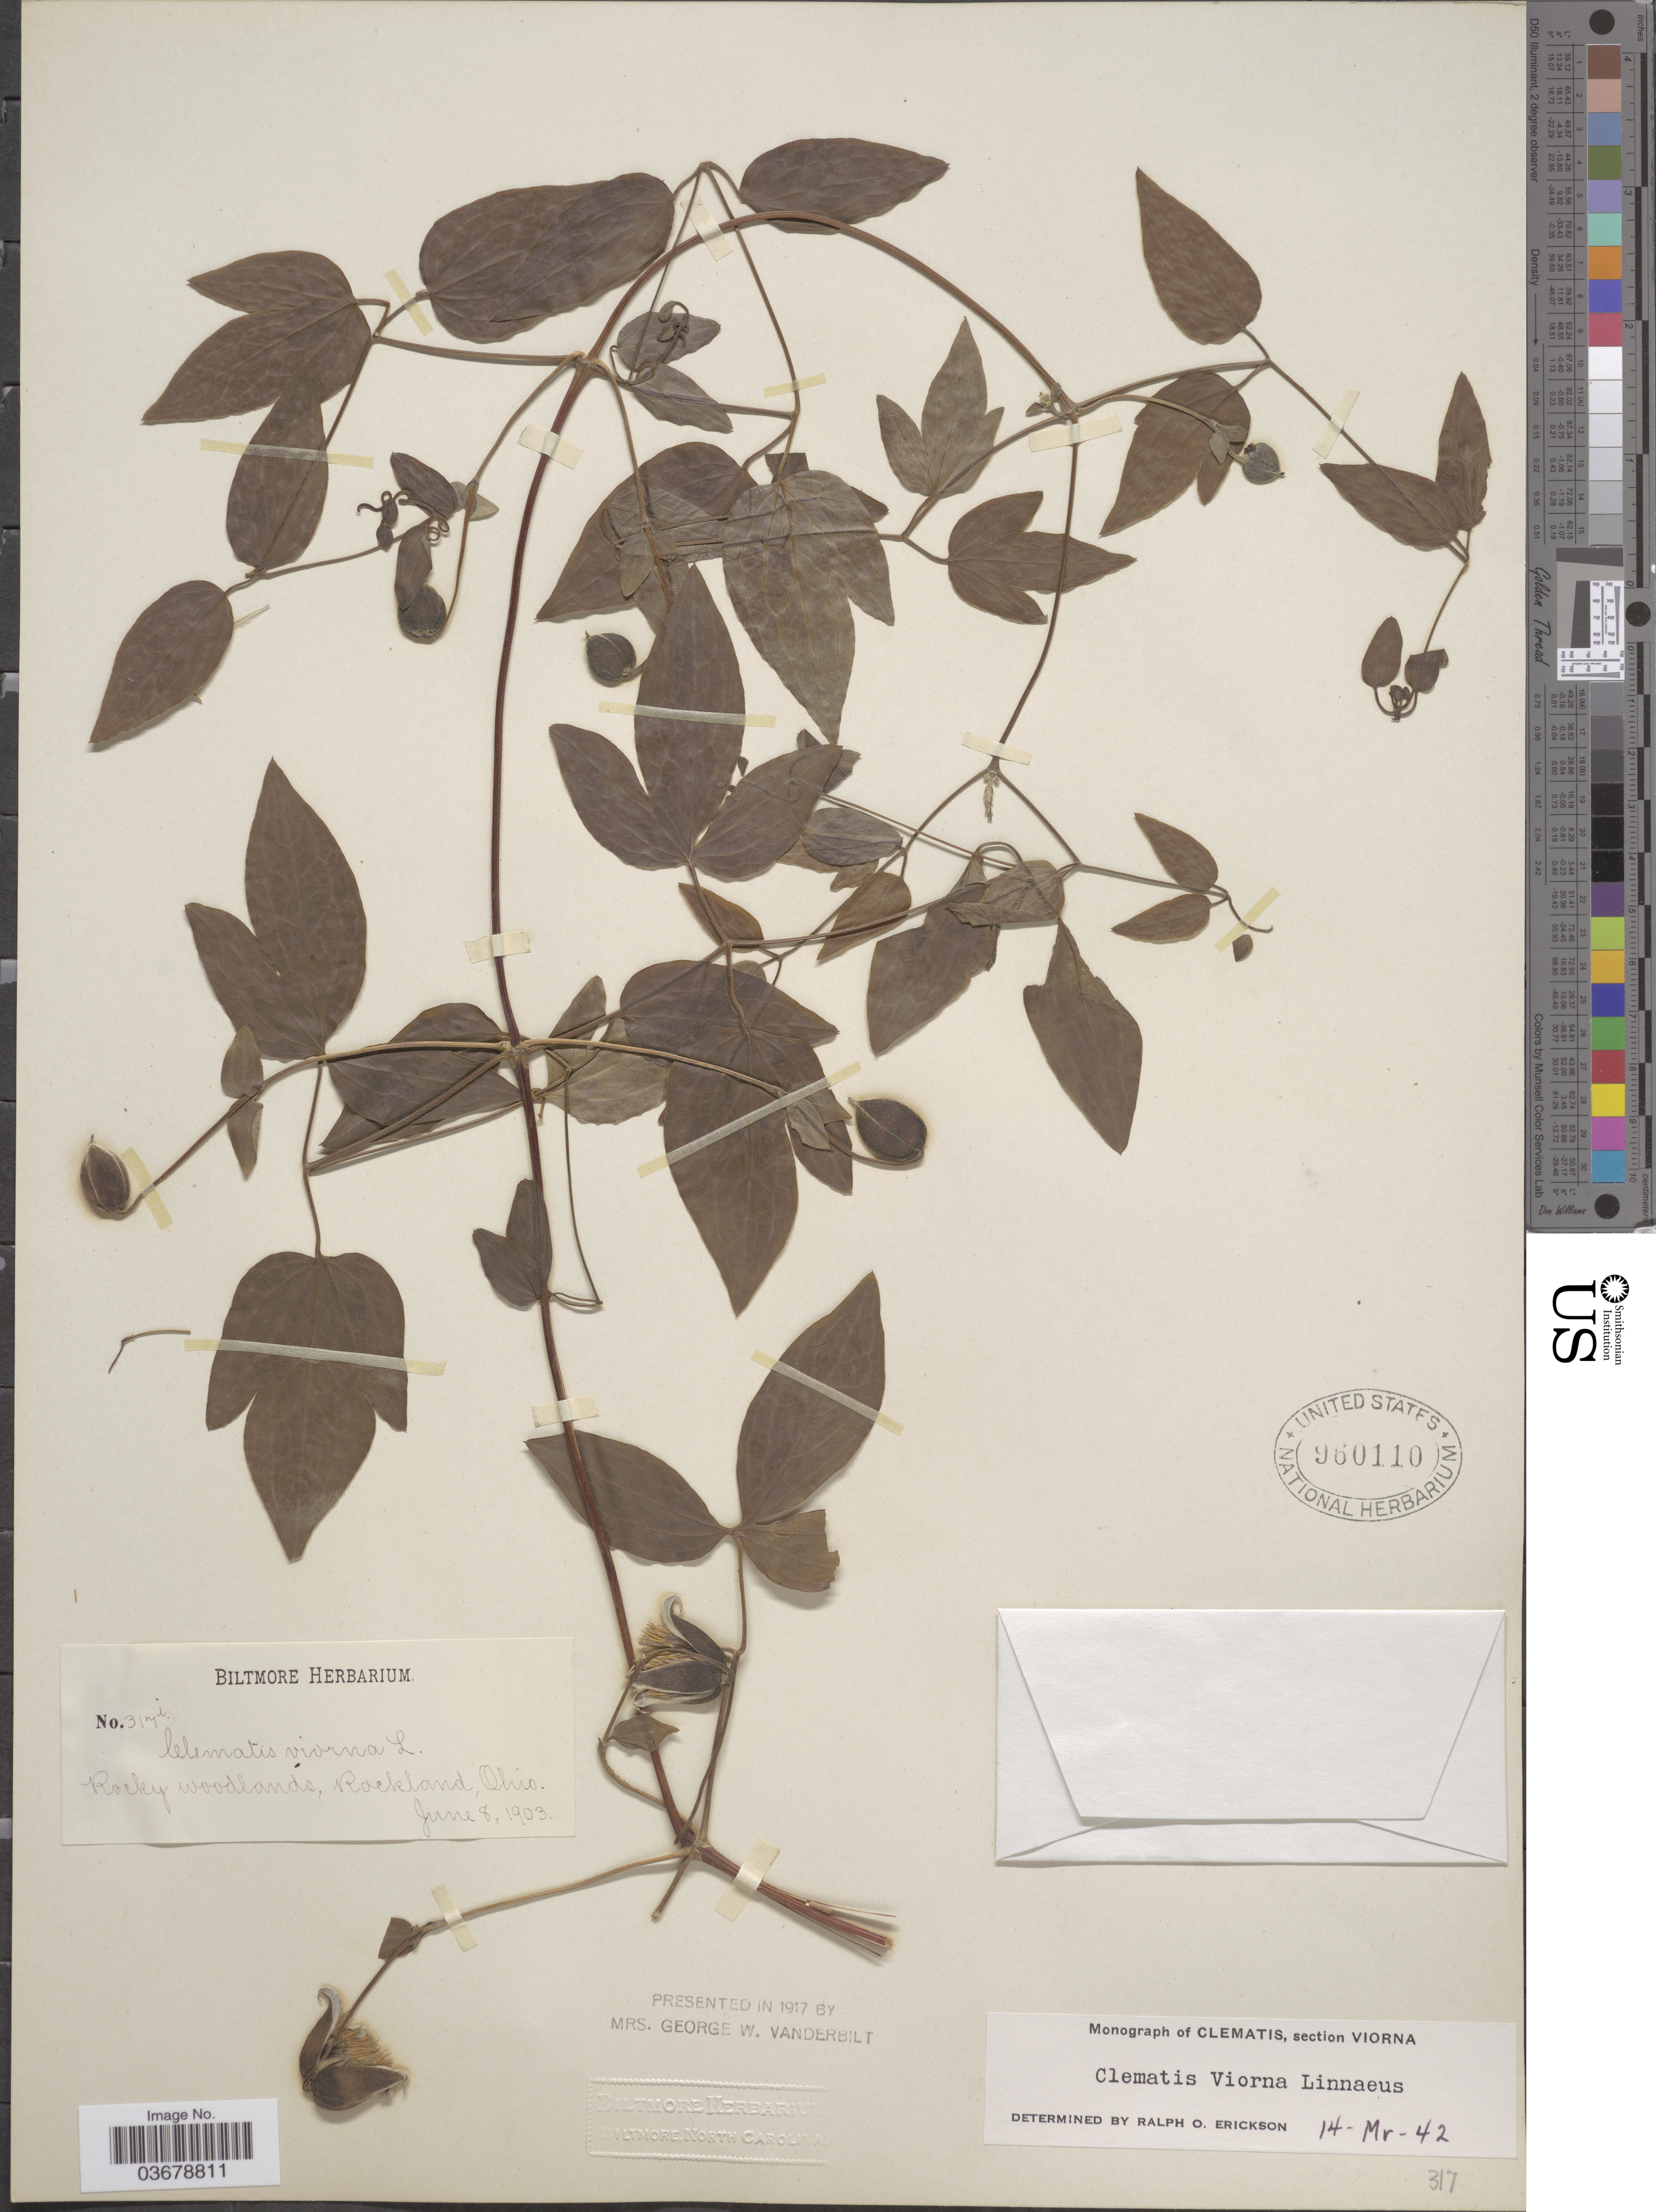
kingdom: Plantae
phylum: Tracheophyta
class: Magnoliopsida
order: Ranunculales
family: Ranunculaceae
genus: Clematis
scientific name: Clematis viorna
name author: L.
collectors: ex herb. Biltmore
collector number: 317b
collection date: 1903-06-08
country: United States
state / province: Ohio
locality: Rockland.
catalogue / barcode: US 960110